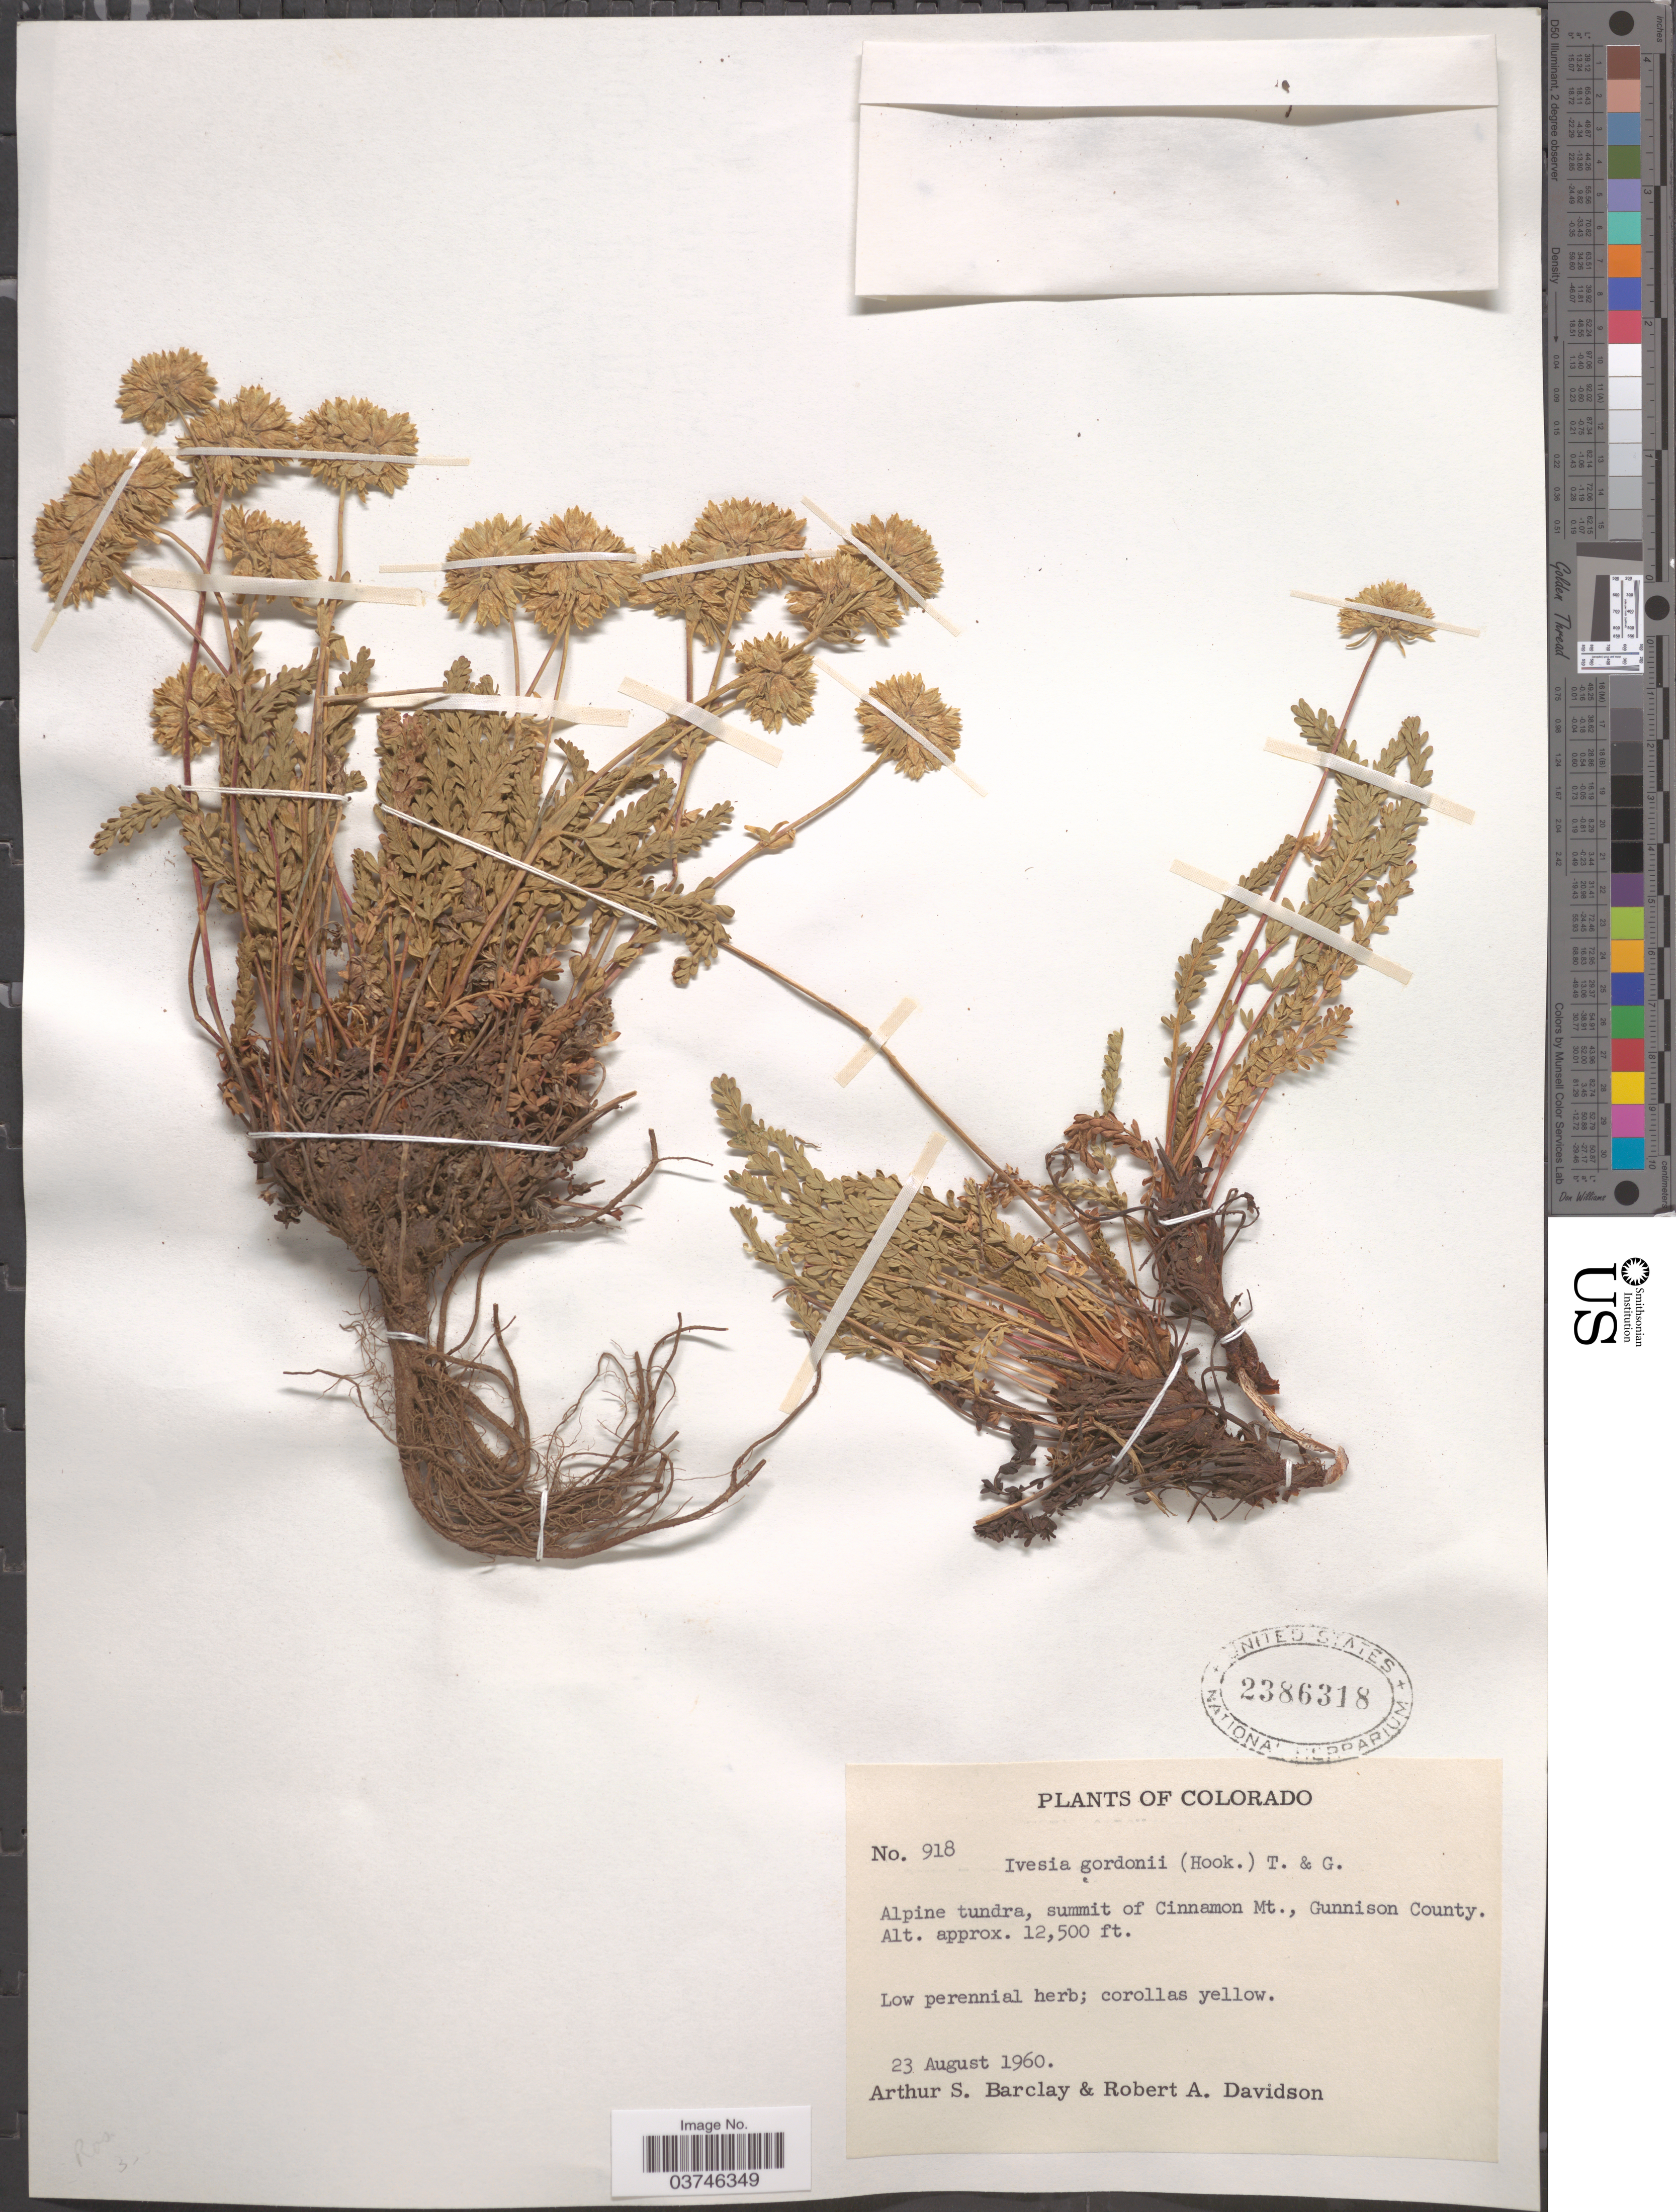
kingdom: Plantae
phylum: Tracheophyta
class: Magnoliopsida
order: Rosales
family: Rosaceae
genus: Potentilla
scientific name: Potentilla gordonii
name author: (Hook.) Greene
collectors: A. S. Barclay & R. A. Davidson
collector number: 918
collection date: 1960-08-23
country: United States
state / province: Colorado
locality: Summit of Cinnamon Mt., Gunnison County.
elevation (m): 3810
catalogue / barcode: US 2386318